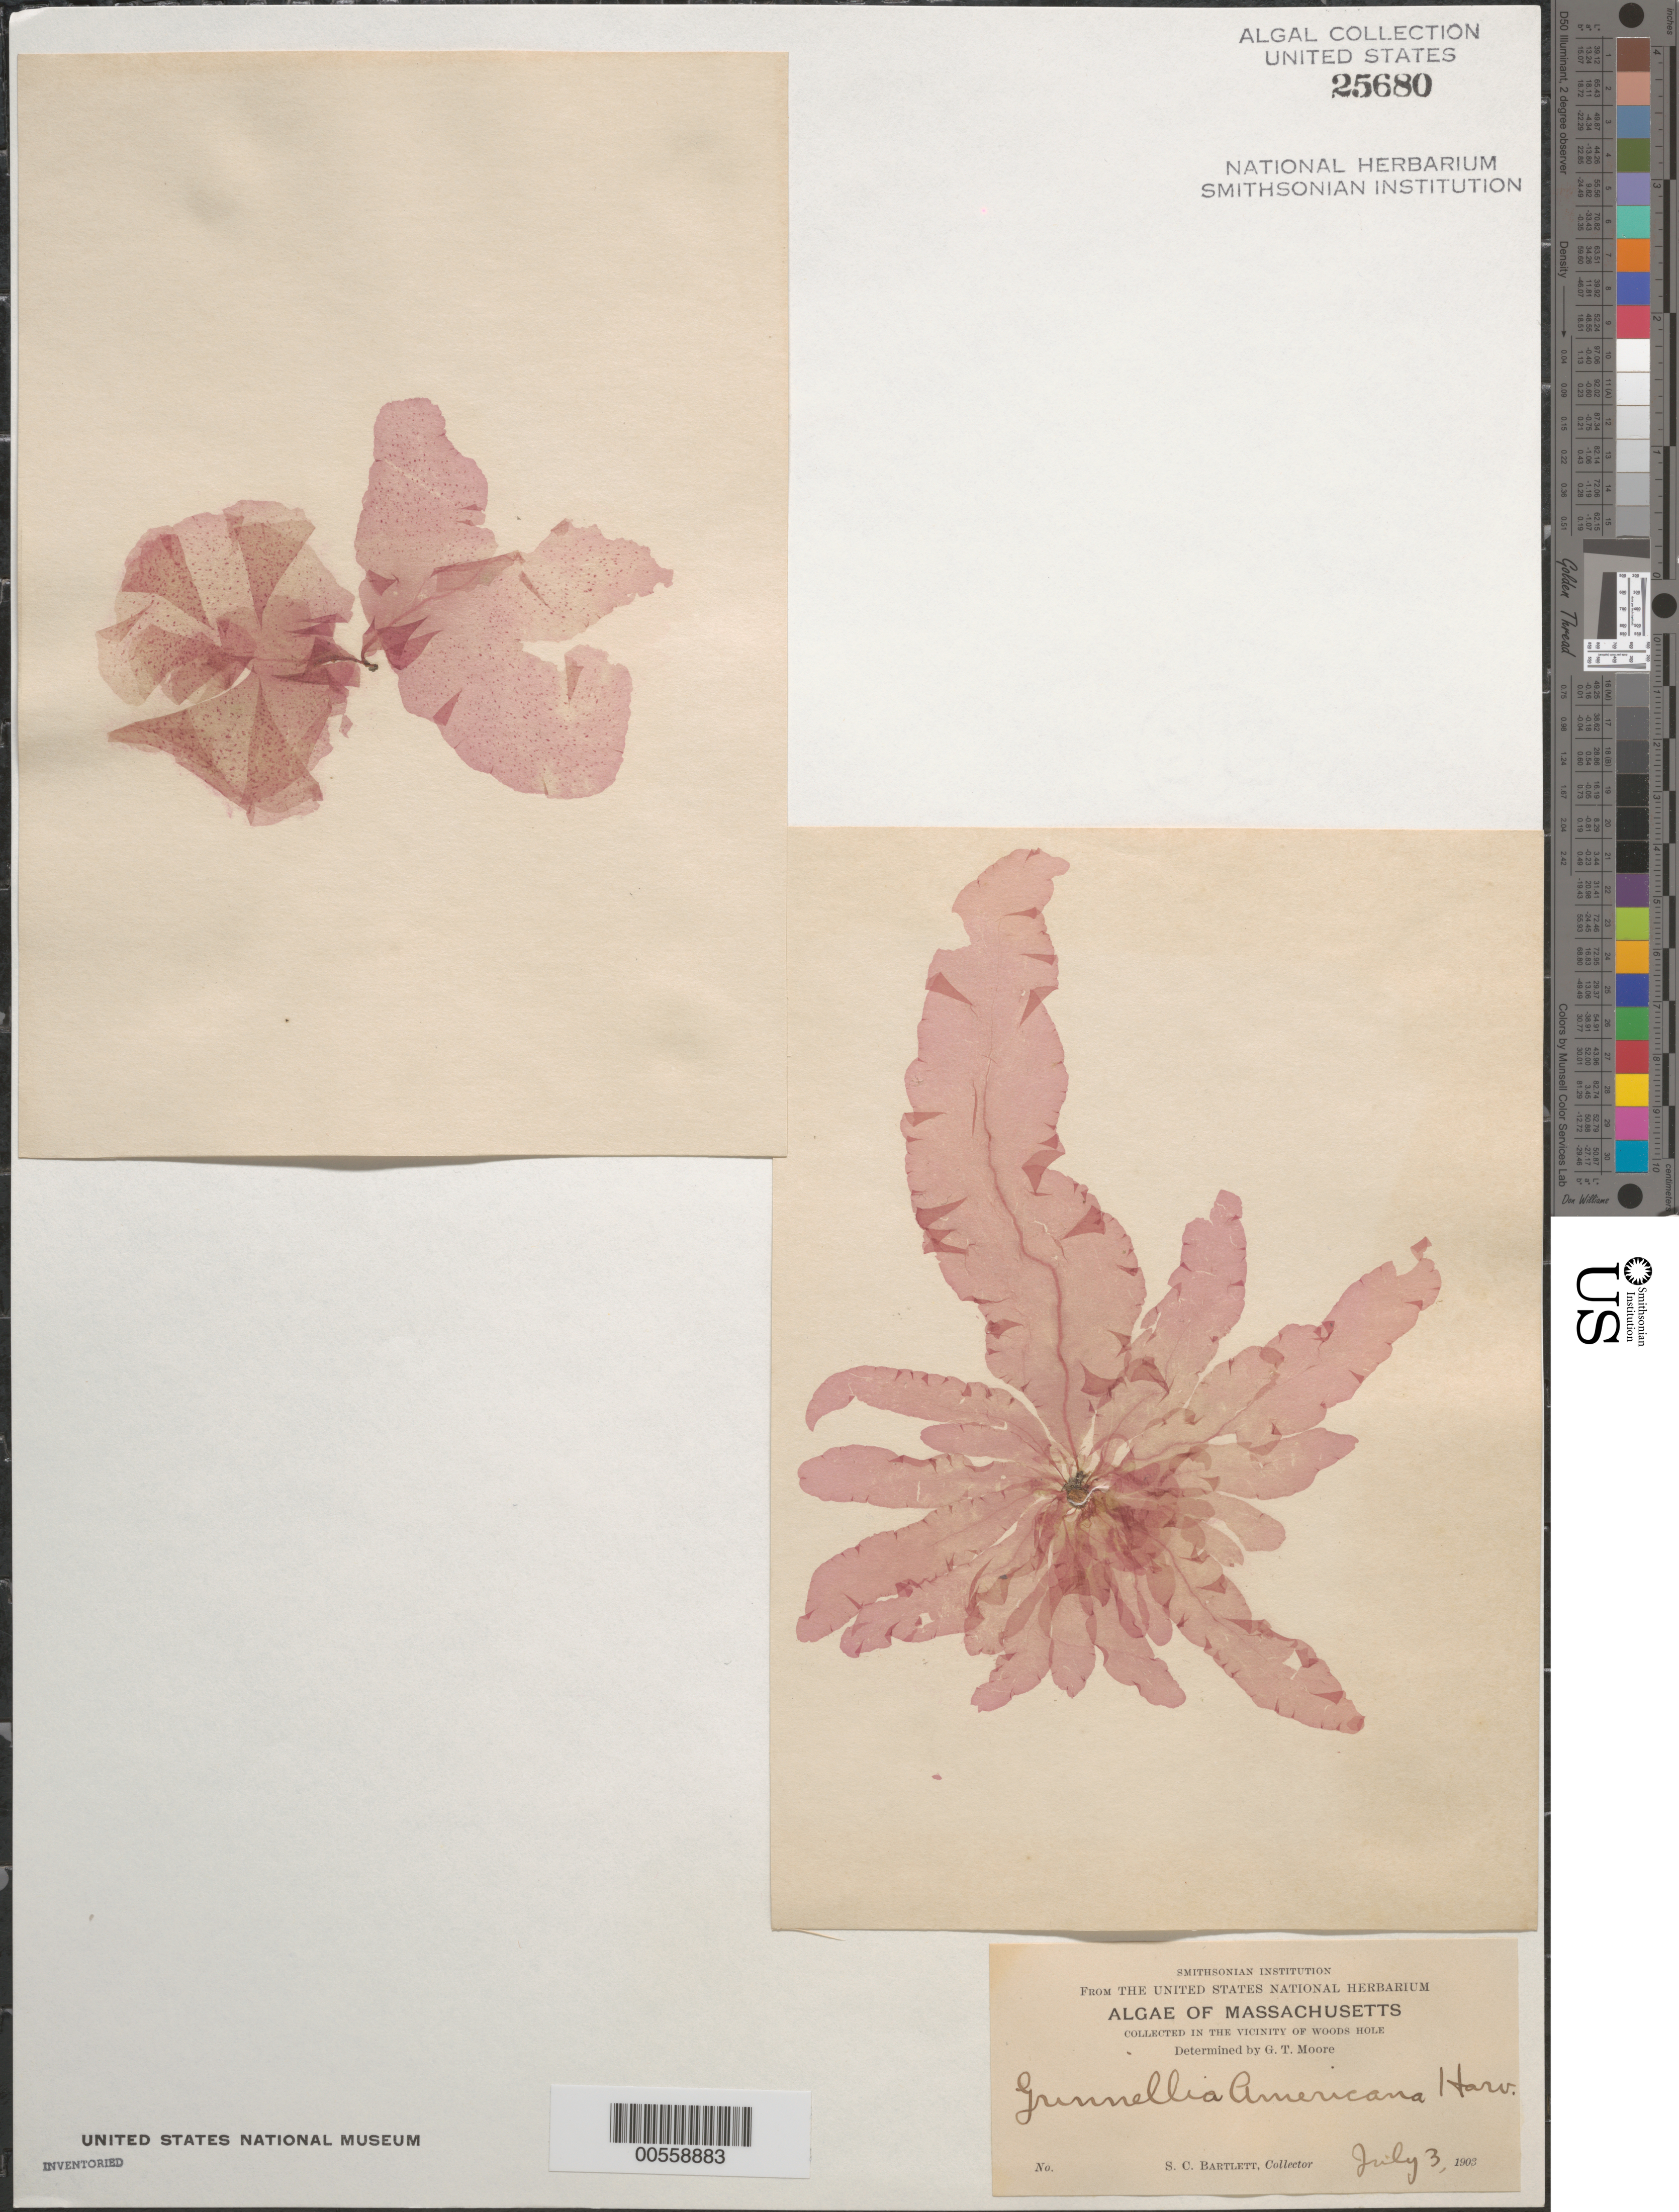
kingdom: Plantae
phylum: Rhodophyta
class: Florideophyceae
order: Ceramiales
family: Delesseriaceae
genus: Grinnellia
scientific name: Grinnellia americana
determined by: Moore, G. T.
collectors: S. C. Bartlett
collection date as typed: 03 Jul 1903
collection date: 1903-07-03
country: United States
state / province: Massachusetts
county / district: Barnstable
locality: Woods Hole area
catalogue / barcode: US 25680